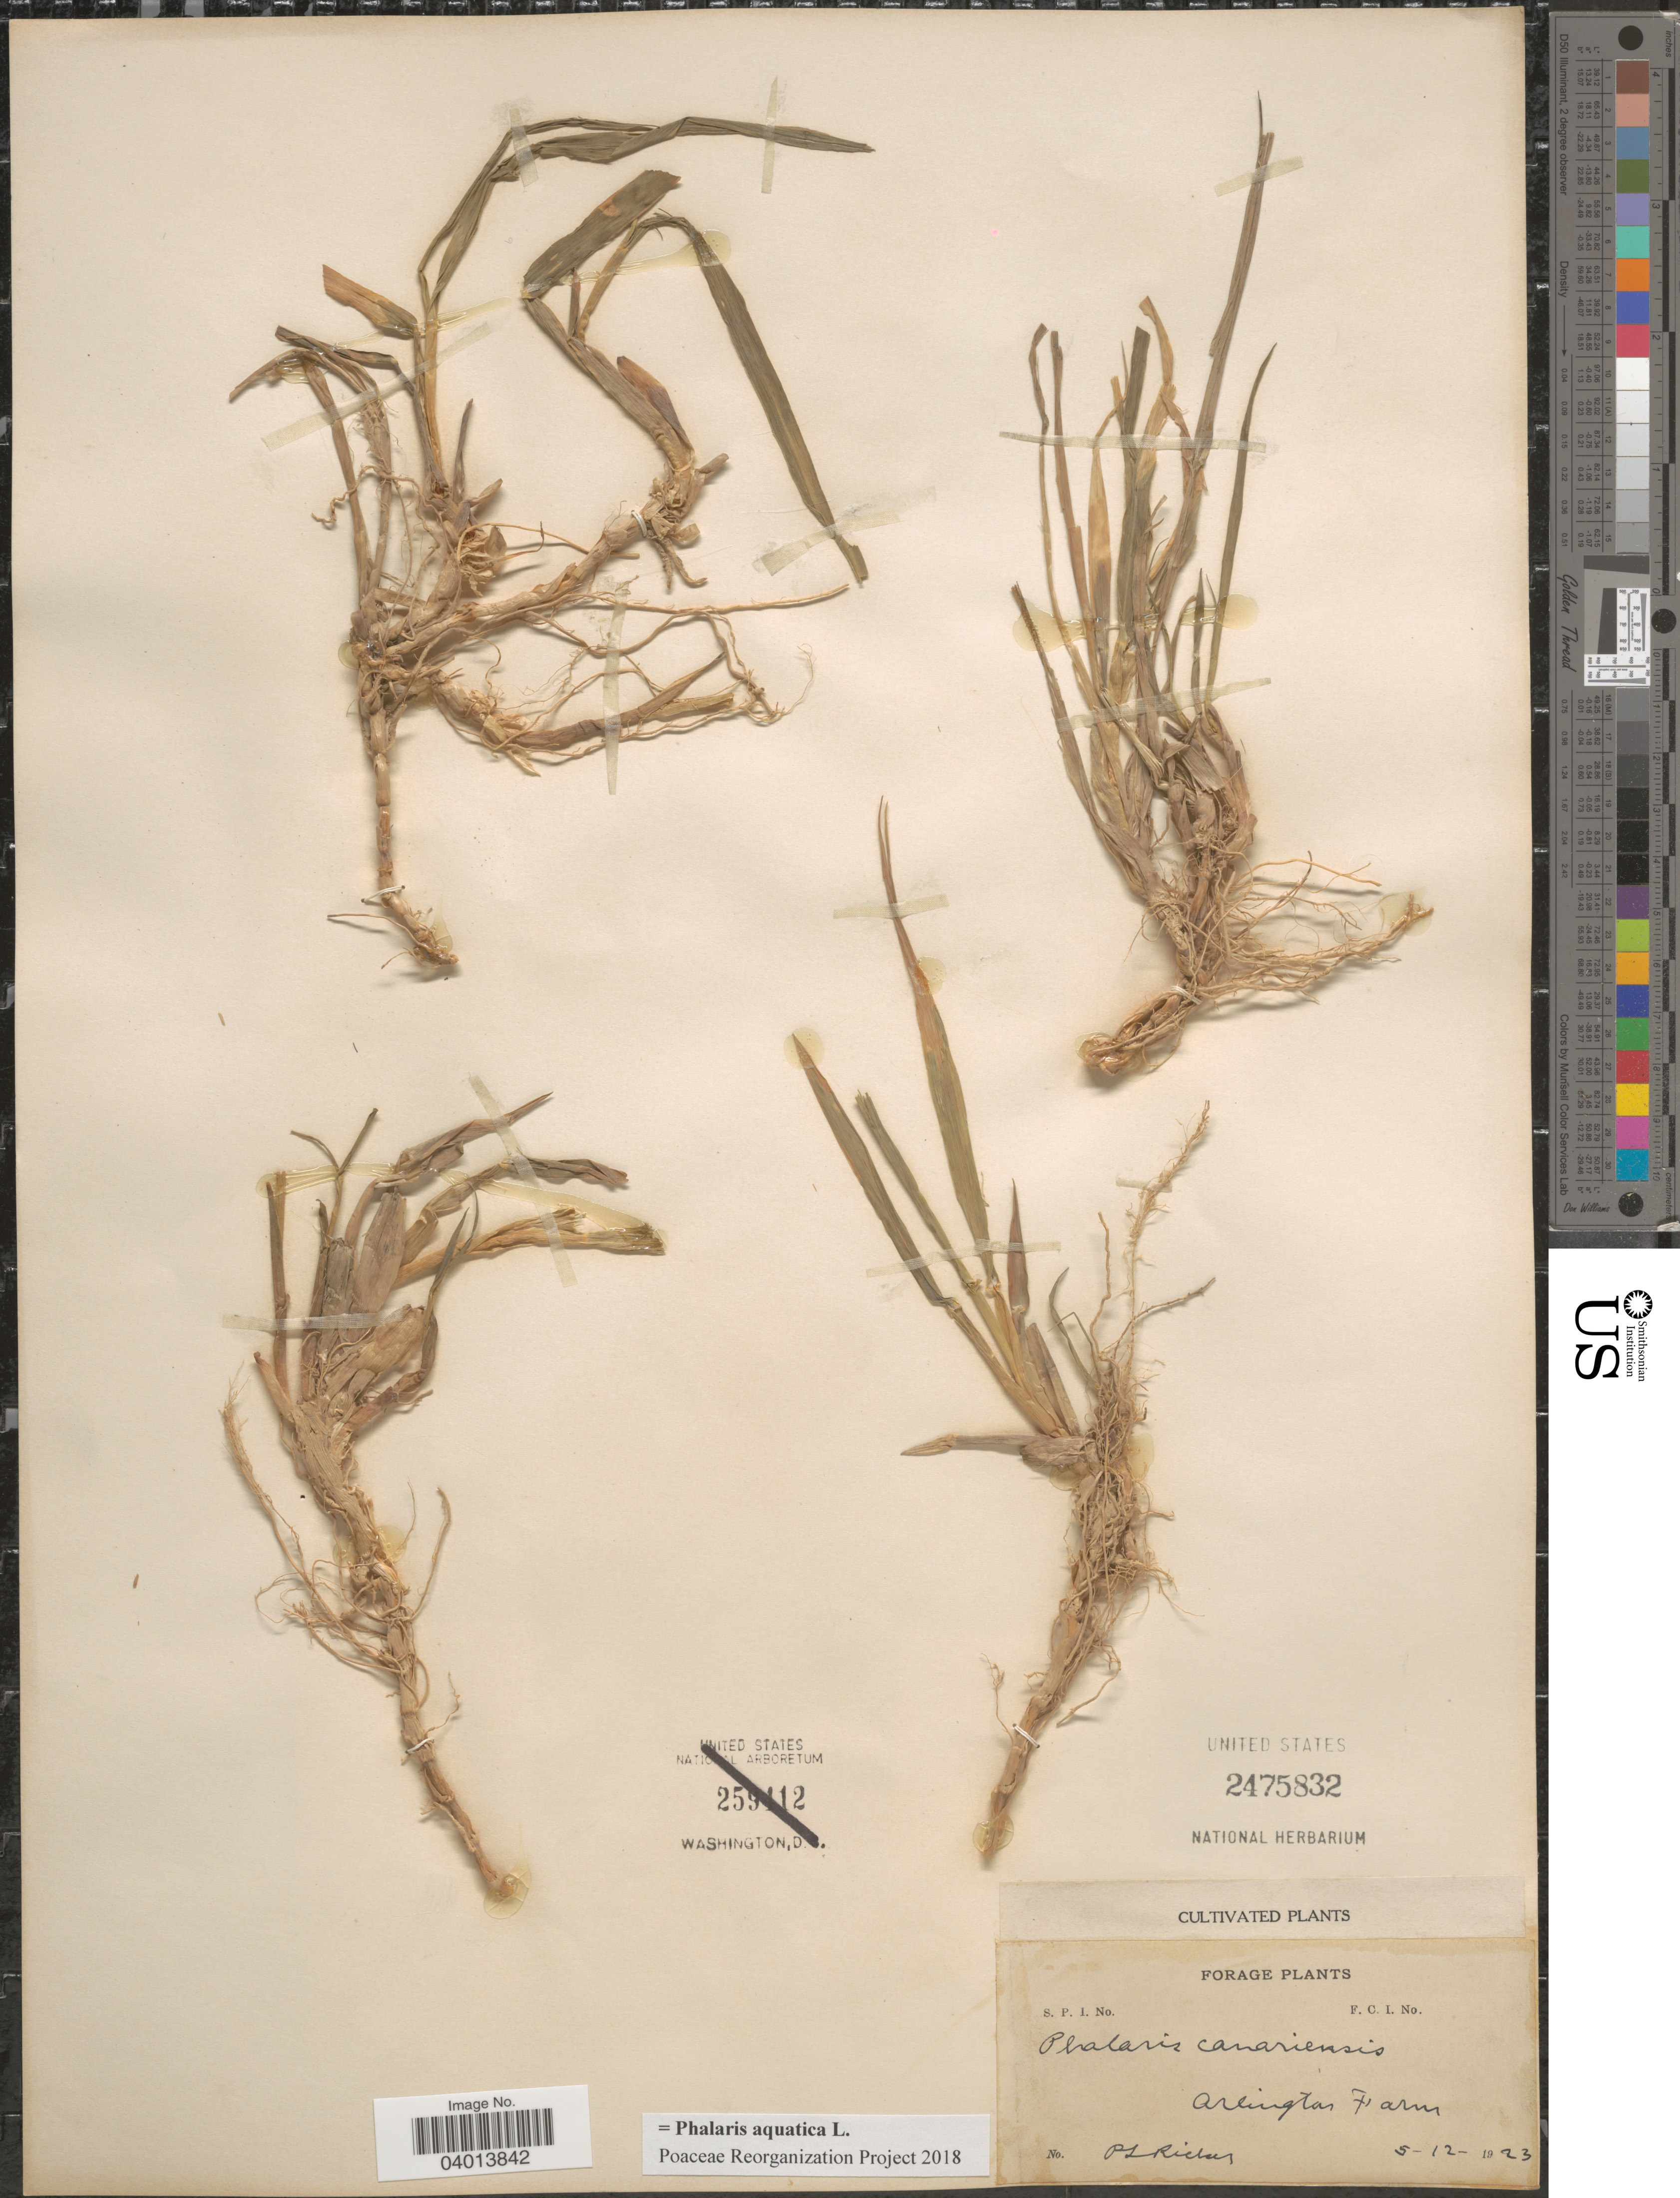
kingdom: Plantae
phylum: Tracheophyta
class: Liliopsida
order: Poales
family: Poaceae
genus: Phalaris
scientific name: Phalaris aquatica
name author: L.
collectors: P. Ricker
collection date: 1923-05-12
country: United States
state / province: Virginia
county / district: Arlington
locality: Arlington Farm.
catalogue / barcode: US 2475832